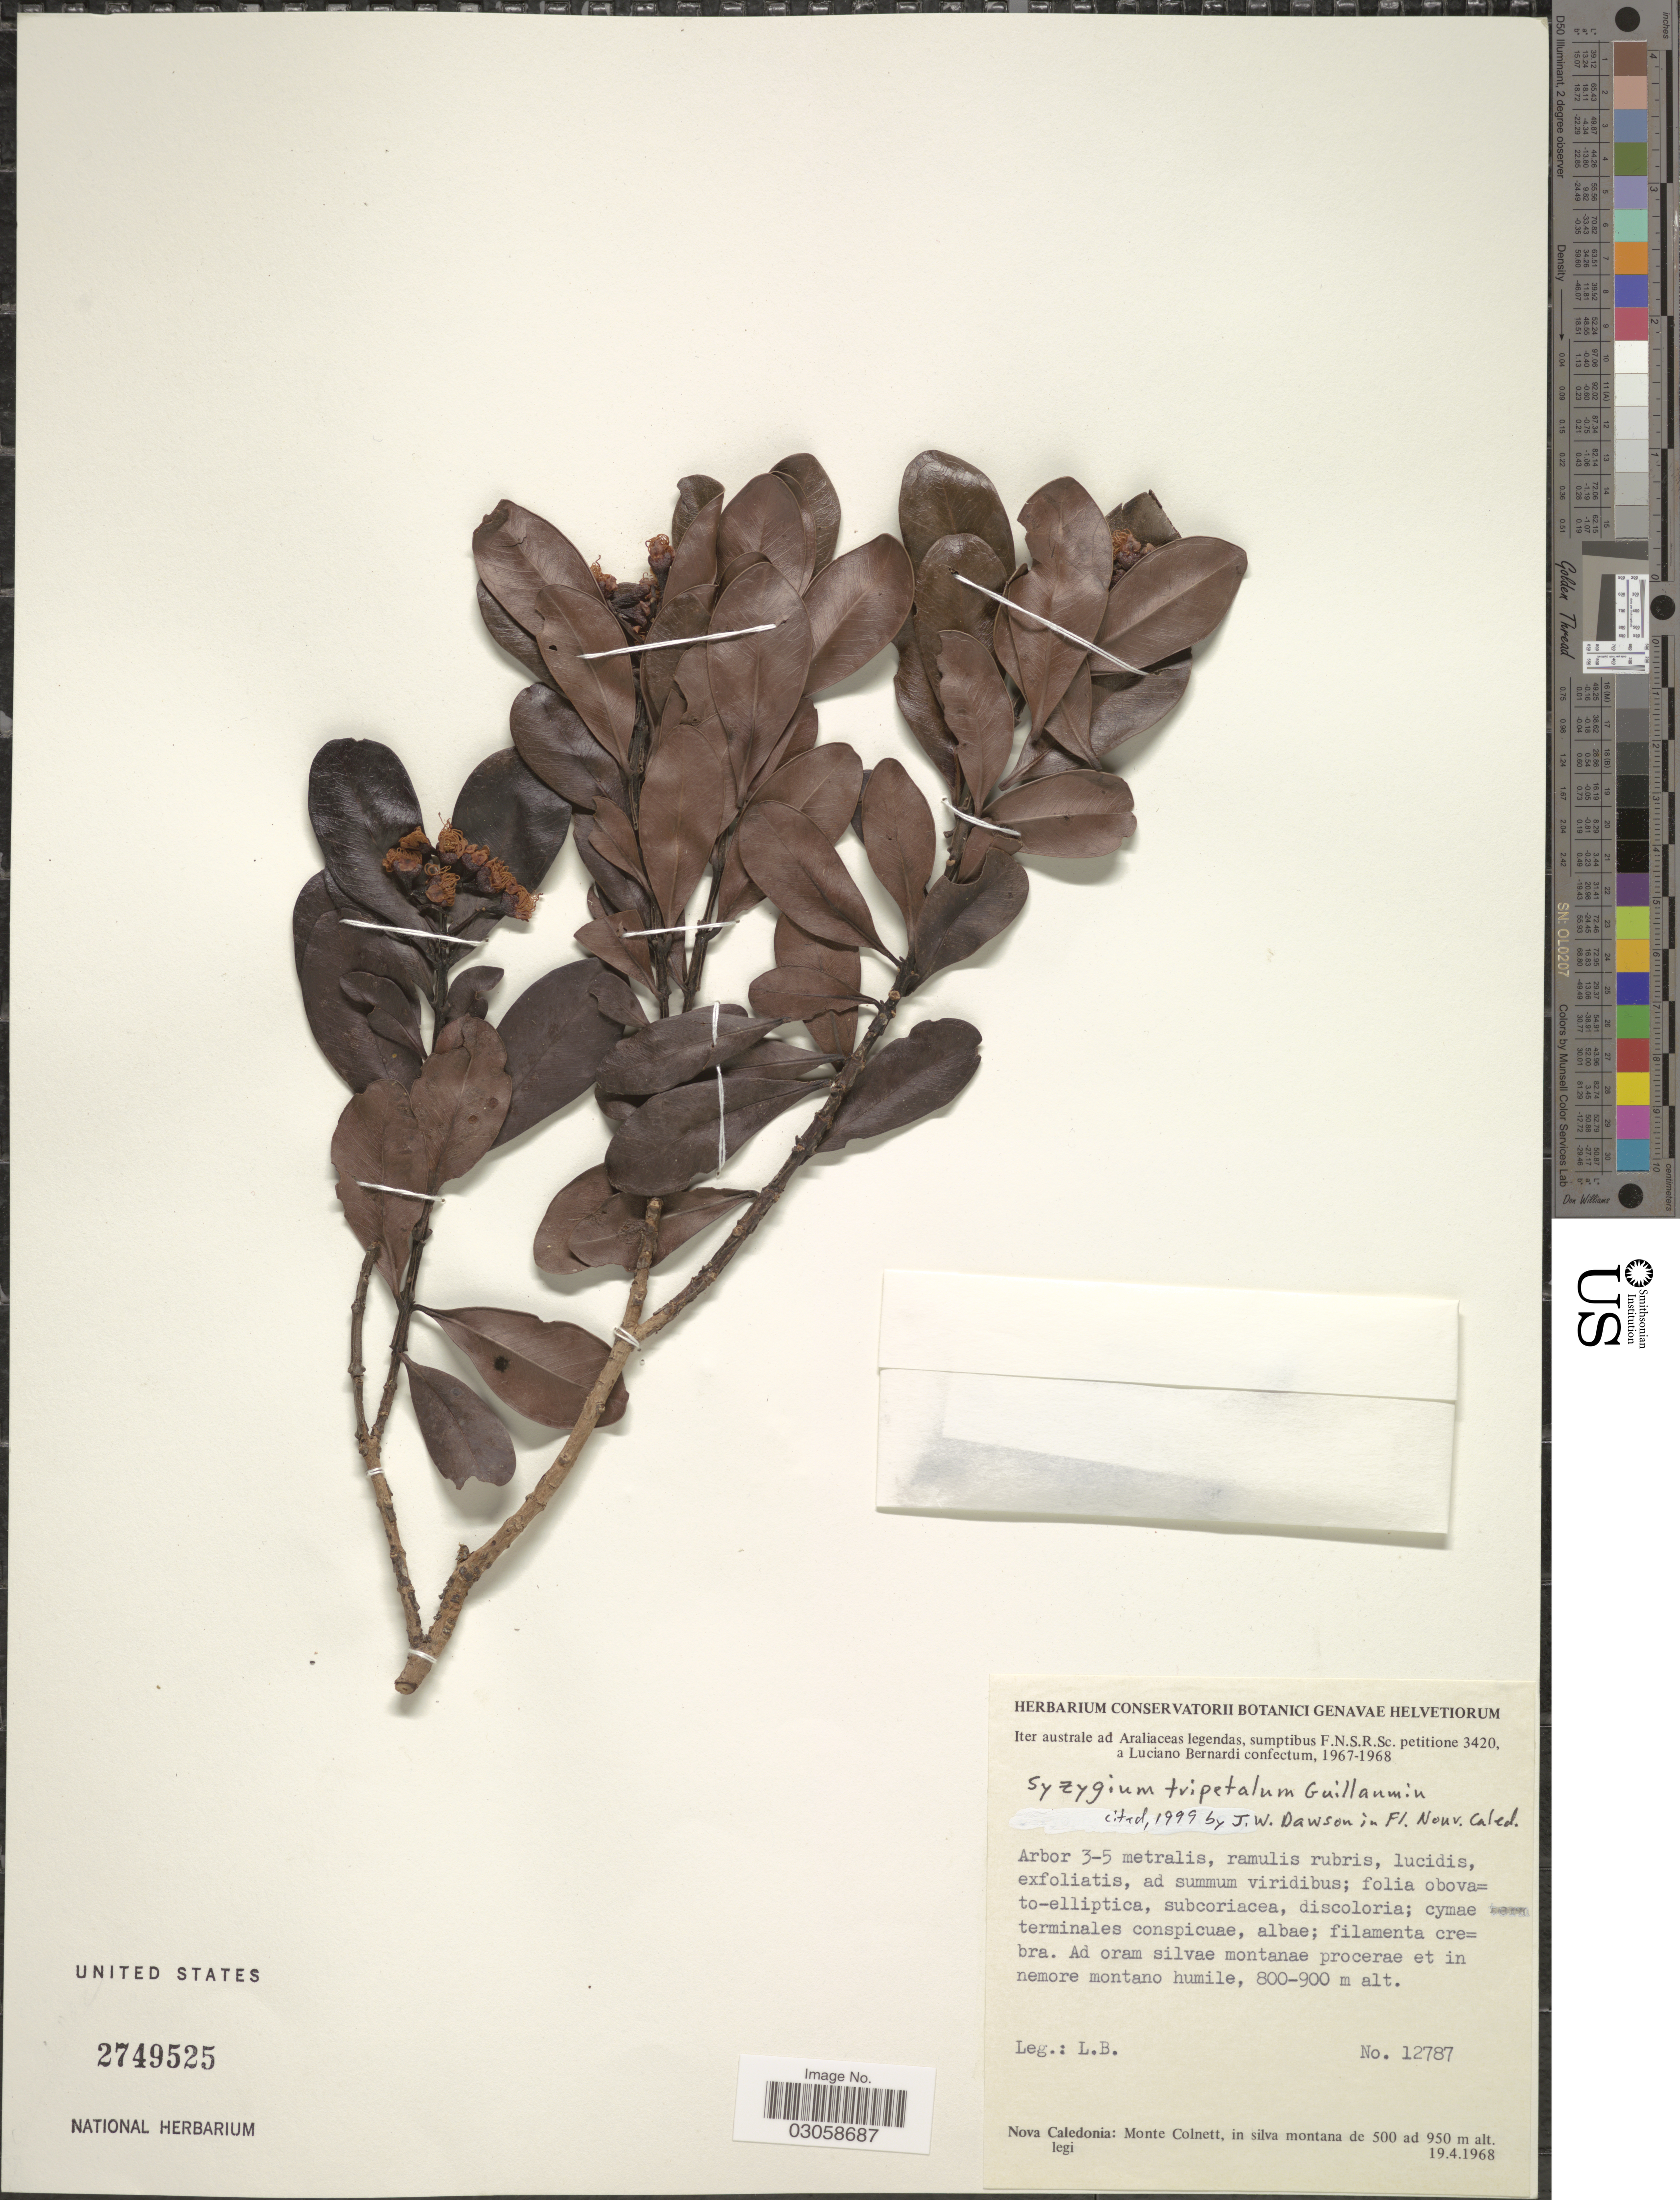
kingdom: Plantae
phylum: Tracheophyta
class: Magnoliopsida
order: Myrtales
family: Myrtaceae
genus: Syzygium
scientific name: Syzygium tripetalum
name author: Guillaumin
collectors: L. Bernardi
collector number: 12787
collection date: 1968-04-19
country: New Caledonia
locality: Nova Caledonia: Monte Colnett, in silva montana.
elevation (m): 500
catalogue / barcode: US 2749525